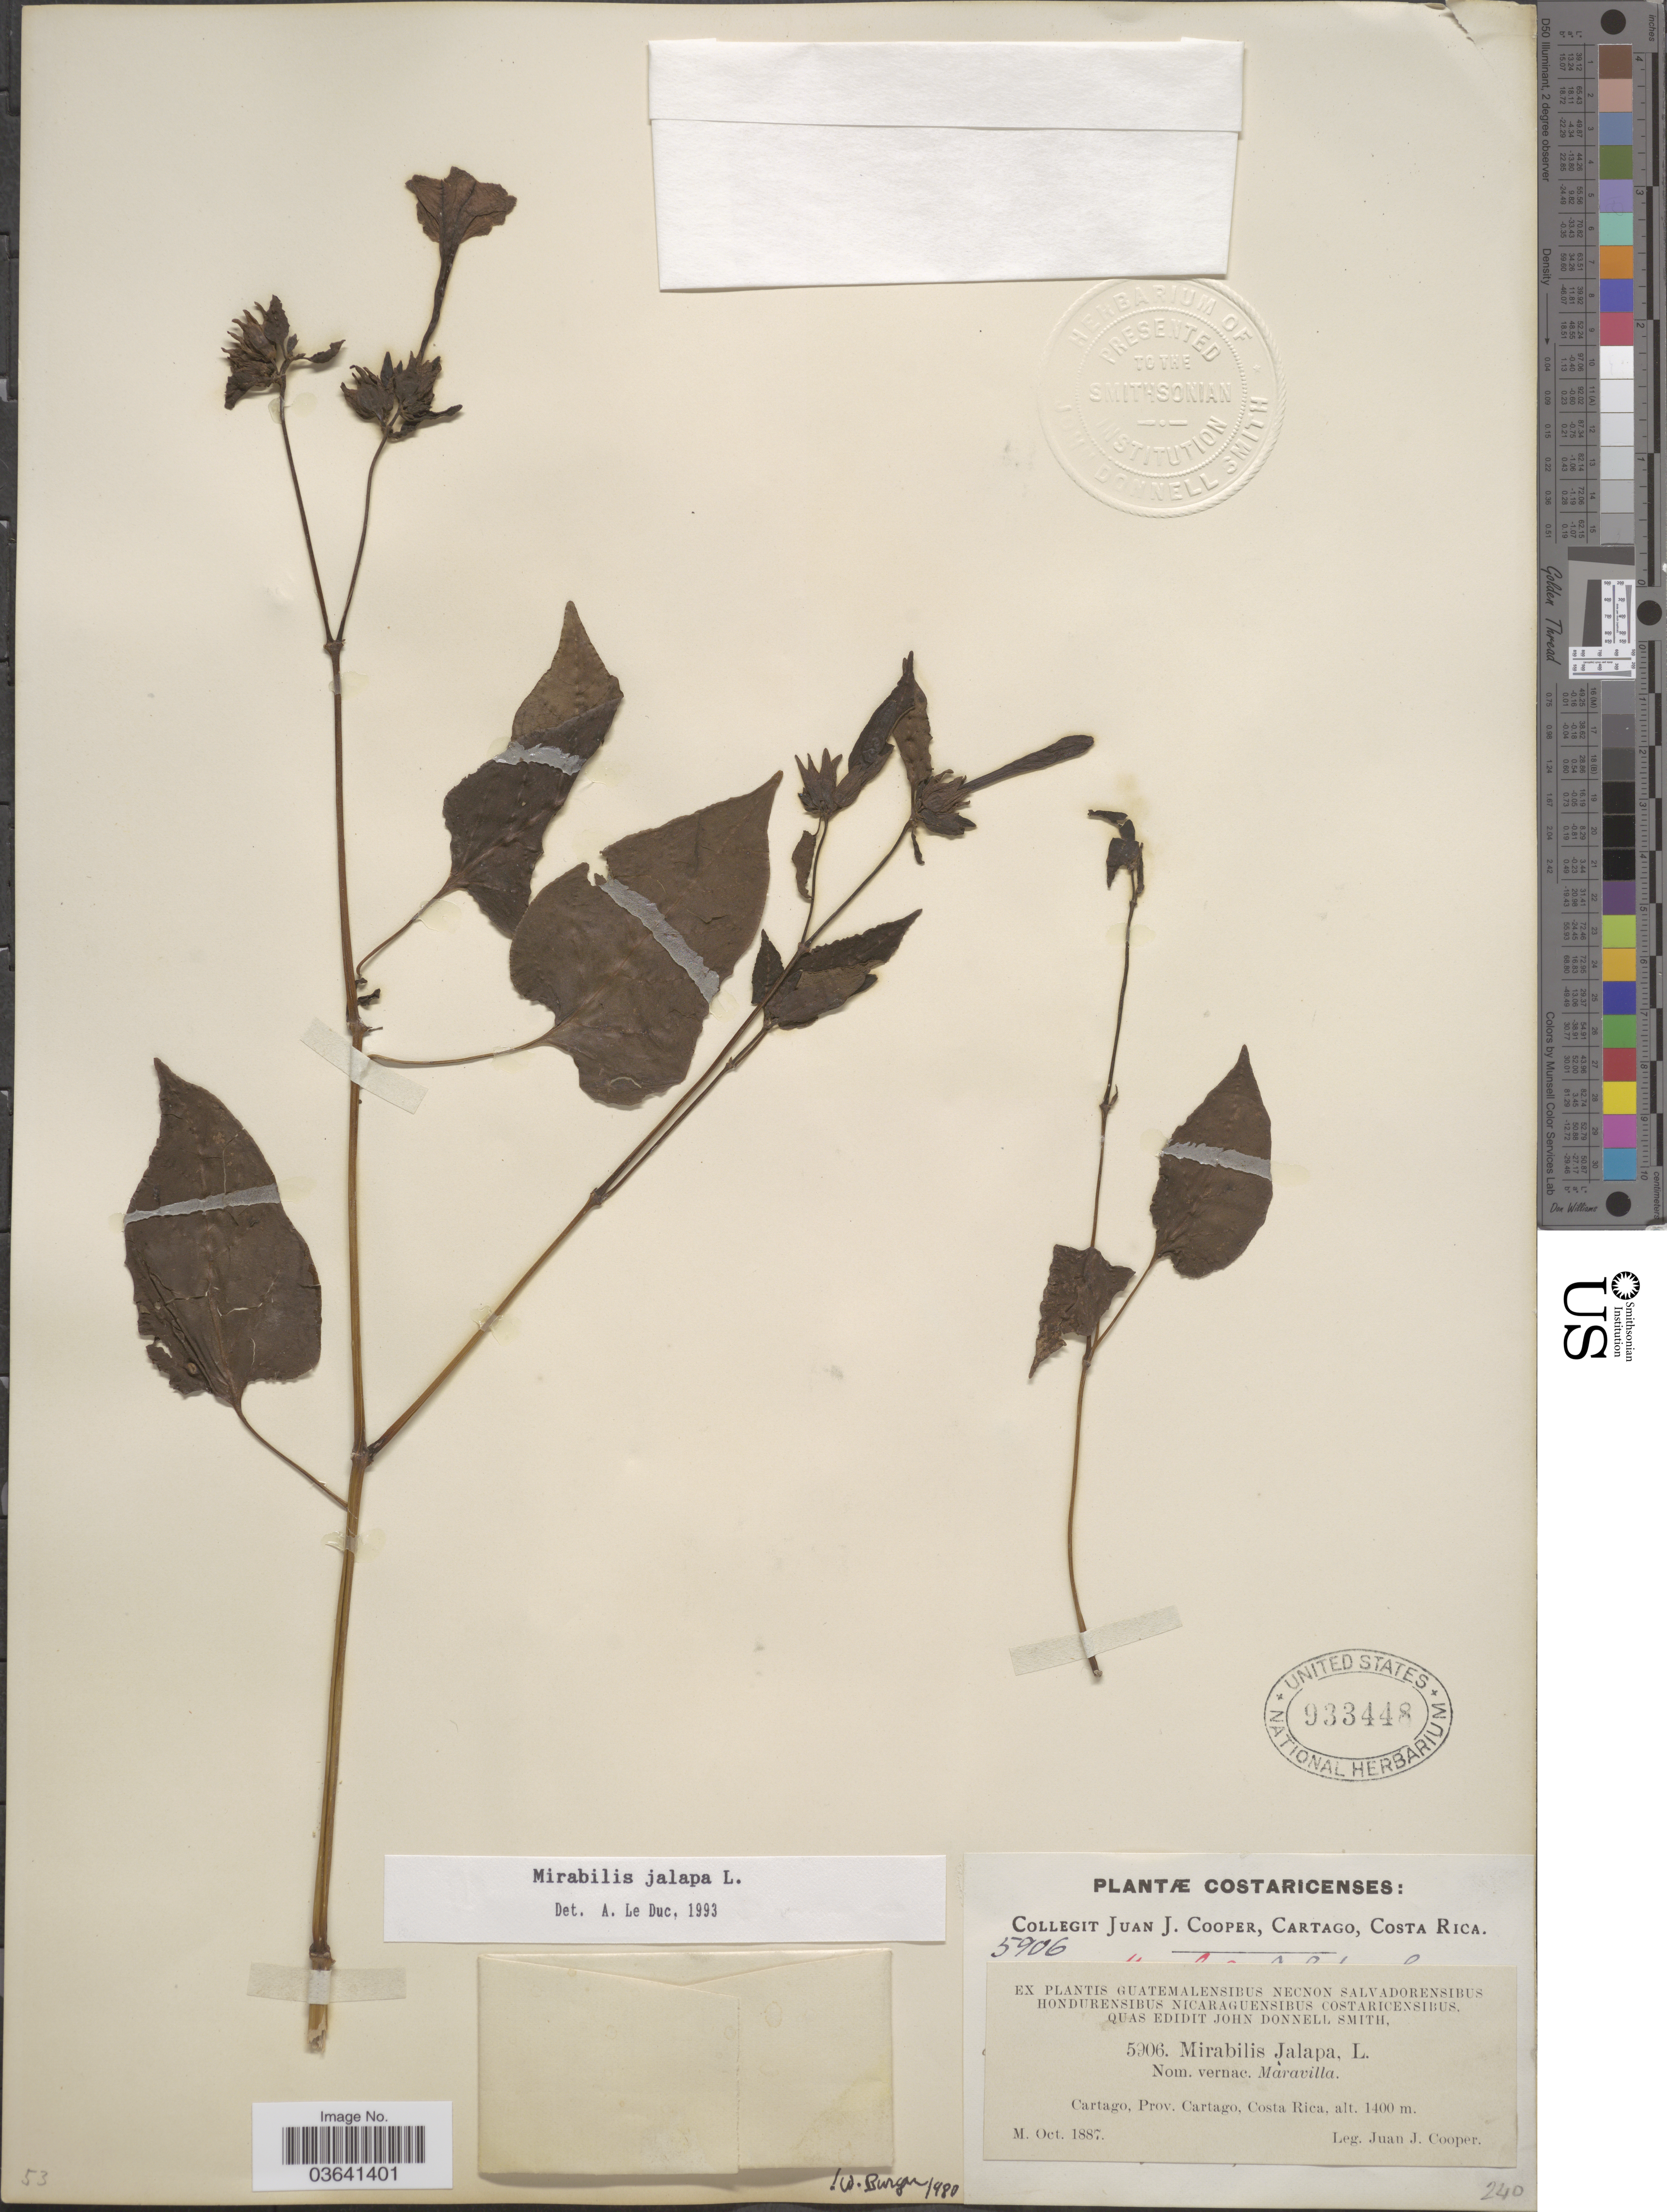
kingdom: Plantae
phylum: Tracheophyta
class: Magnoliopsida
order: Caryophyllales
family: Nyctaginaceae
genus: Mirabilis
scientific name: Mirabilis jalapa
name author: L.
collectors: J. J. Cooper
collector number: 5906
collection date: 1887-10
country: Costa Rica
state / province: Cartago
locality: Cartago.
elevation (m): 1400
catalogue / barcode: US 933448